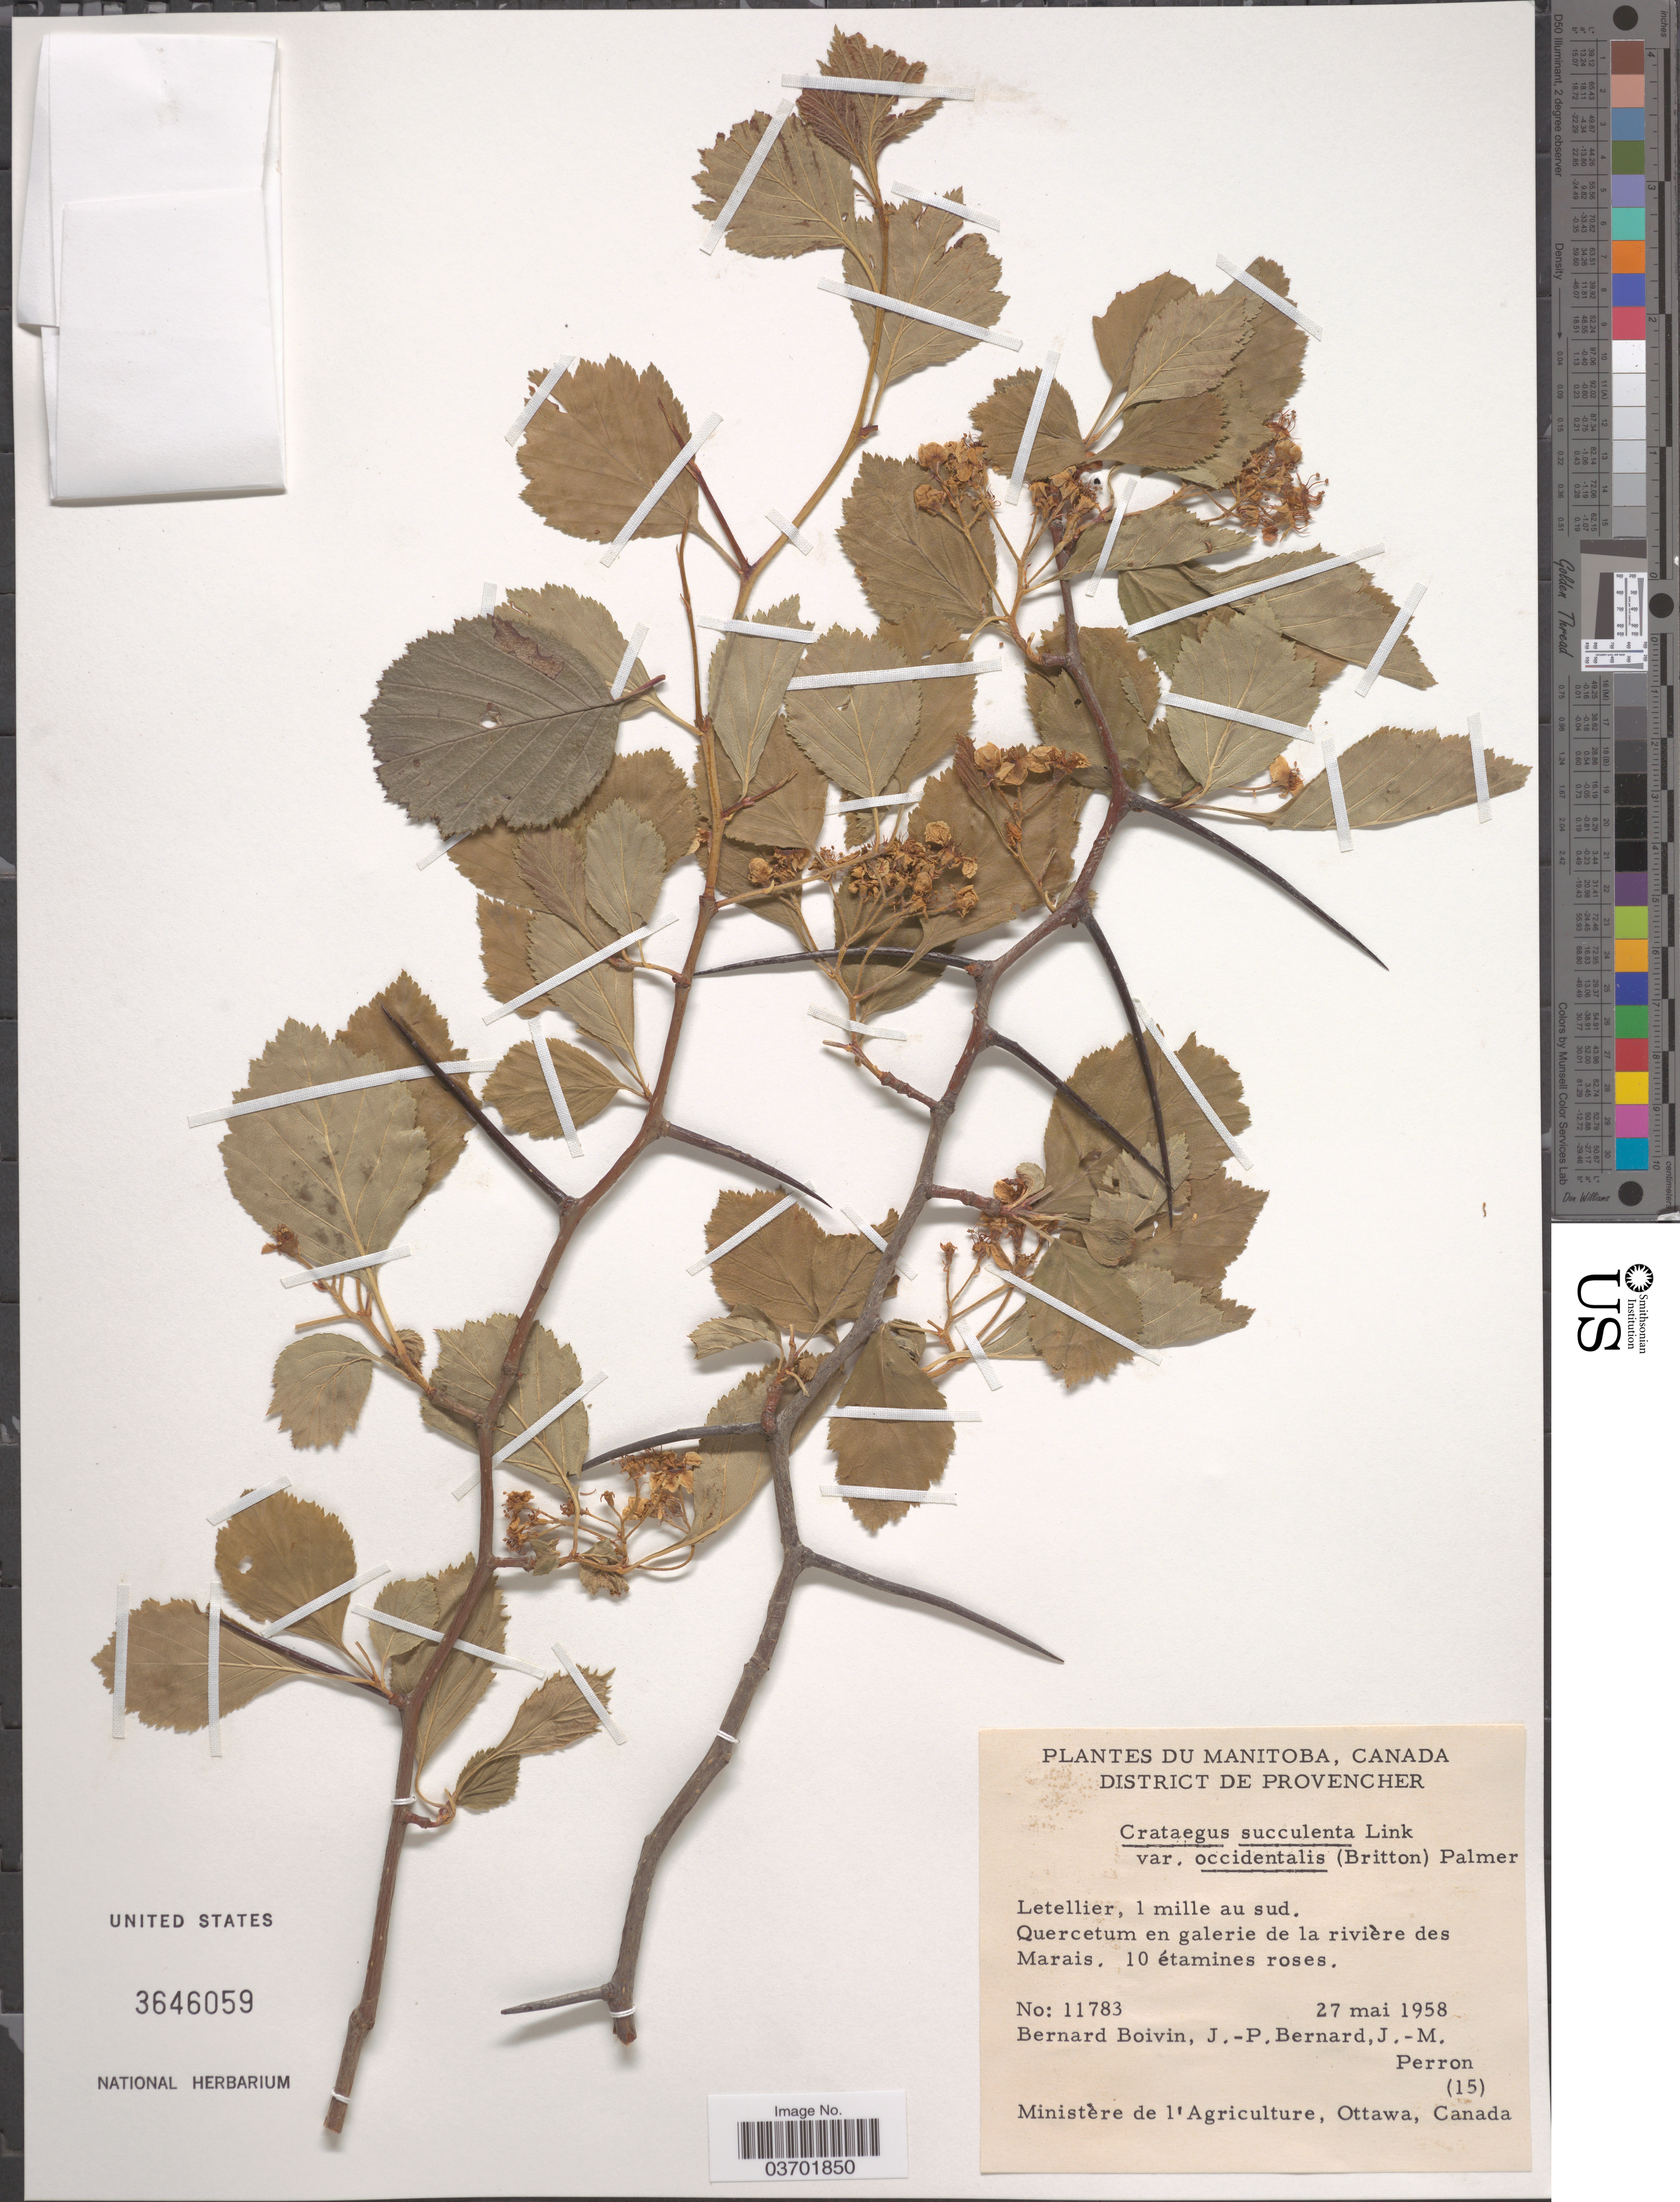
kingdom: Plantae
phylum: Tracheophyta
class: Magnoliopsida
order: Rosales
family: Rosaceae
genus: Crataegus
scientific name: Crataegus succulenta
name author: Schrad. ex Link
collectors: J. R. B. Boivin, J.-P. Bernard & J. Perron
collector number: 11783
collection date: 1958-05-27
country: Canada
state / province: Manitoba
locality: District de Provencher. Letellier, 1 mille au sud. Quercetum en galerie de la rivière des Marais, 10 étamines roses.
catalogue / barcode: US 3646059